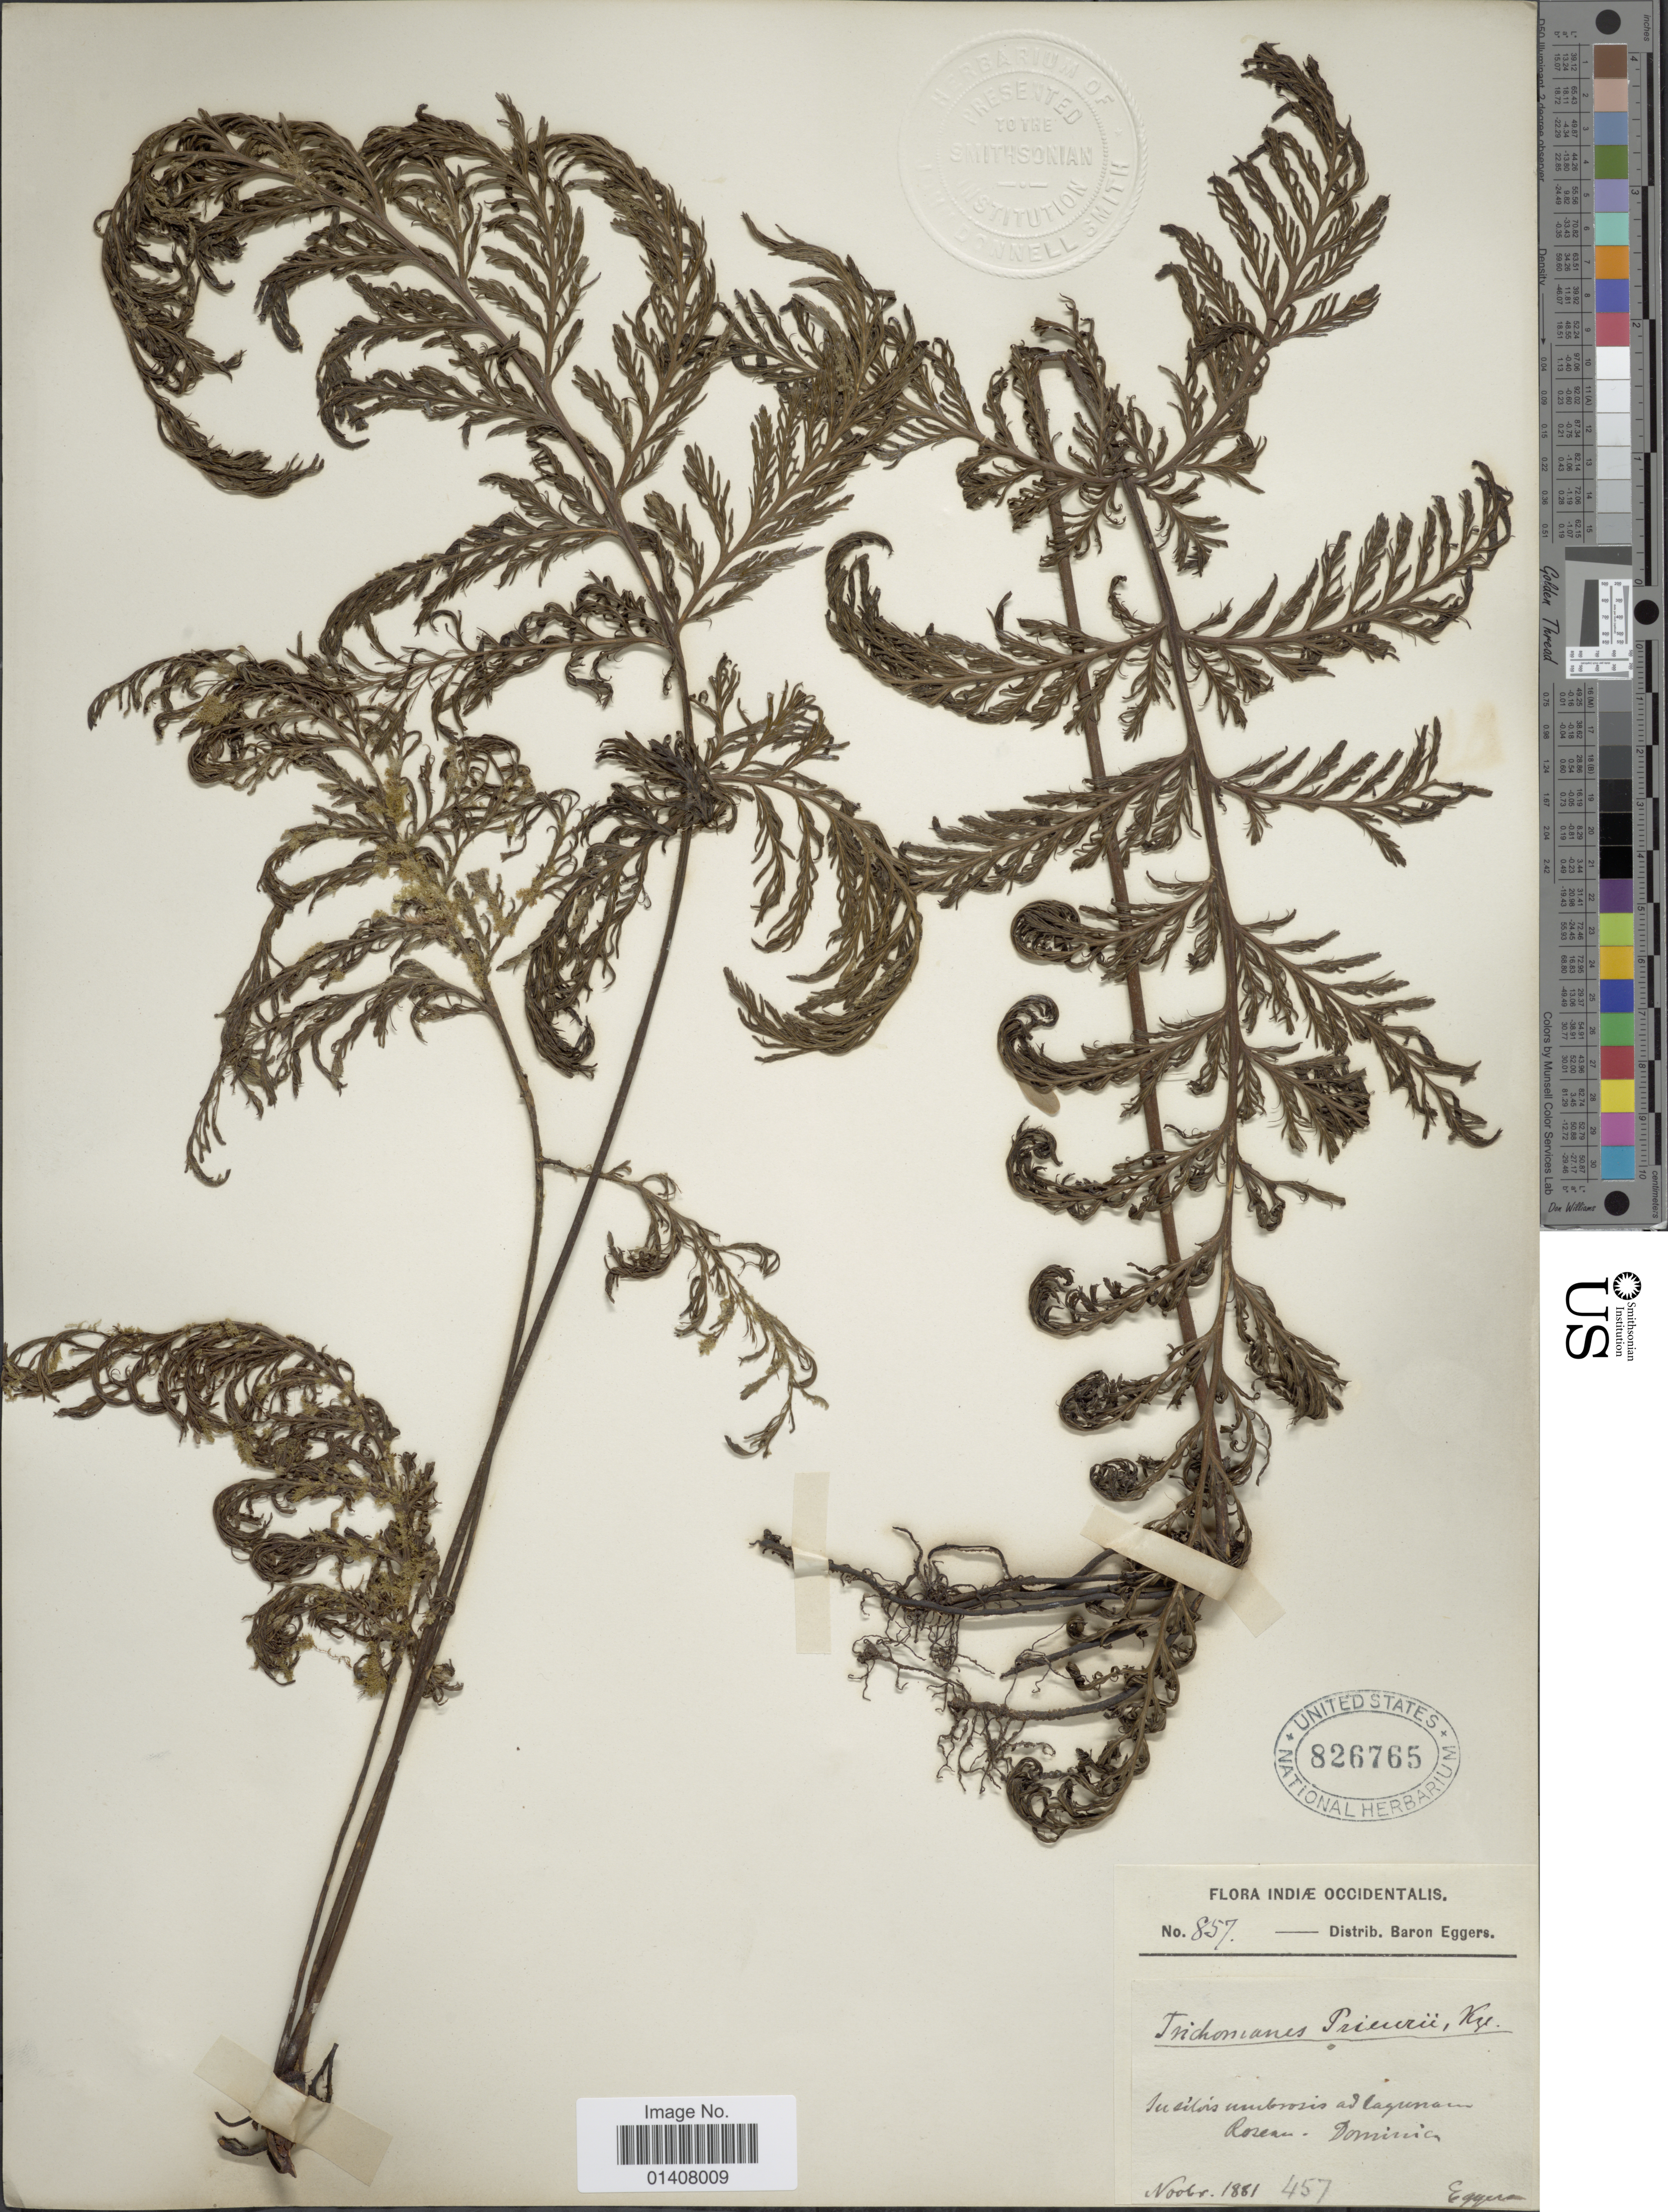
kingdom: Plantae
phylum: Tracheophyta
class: Polypodiopsida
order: Hymenophyllales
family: Hymenophyllaceae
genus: Trichomanes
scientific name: Trichomanes elegans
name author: Rich.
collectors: -. Eggers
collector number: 857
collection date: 1881-11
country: Dominica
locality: Indiae occidentalis, in silvis umbrosis ad lagimann Rosaeu, Dominica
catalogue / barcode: US 826765